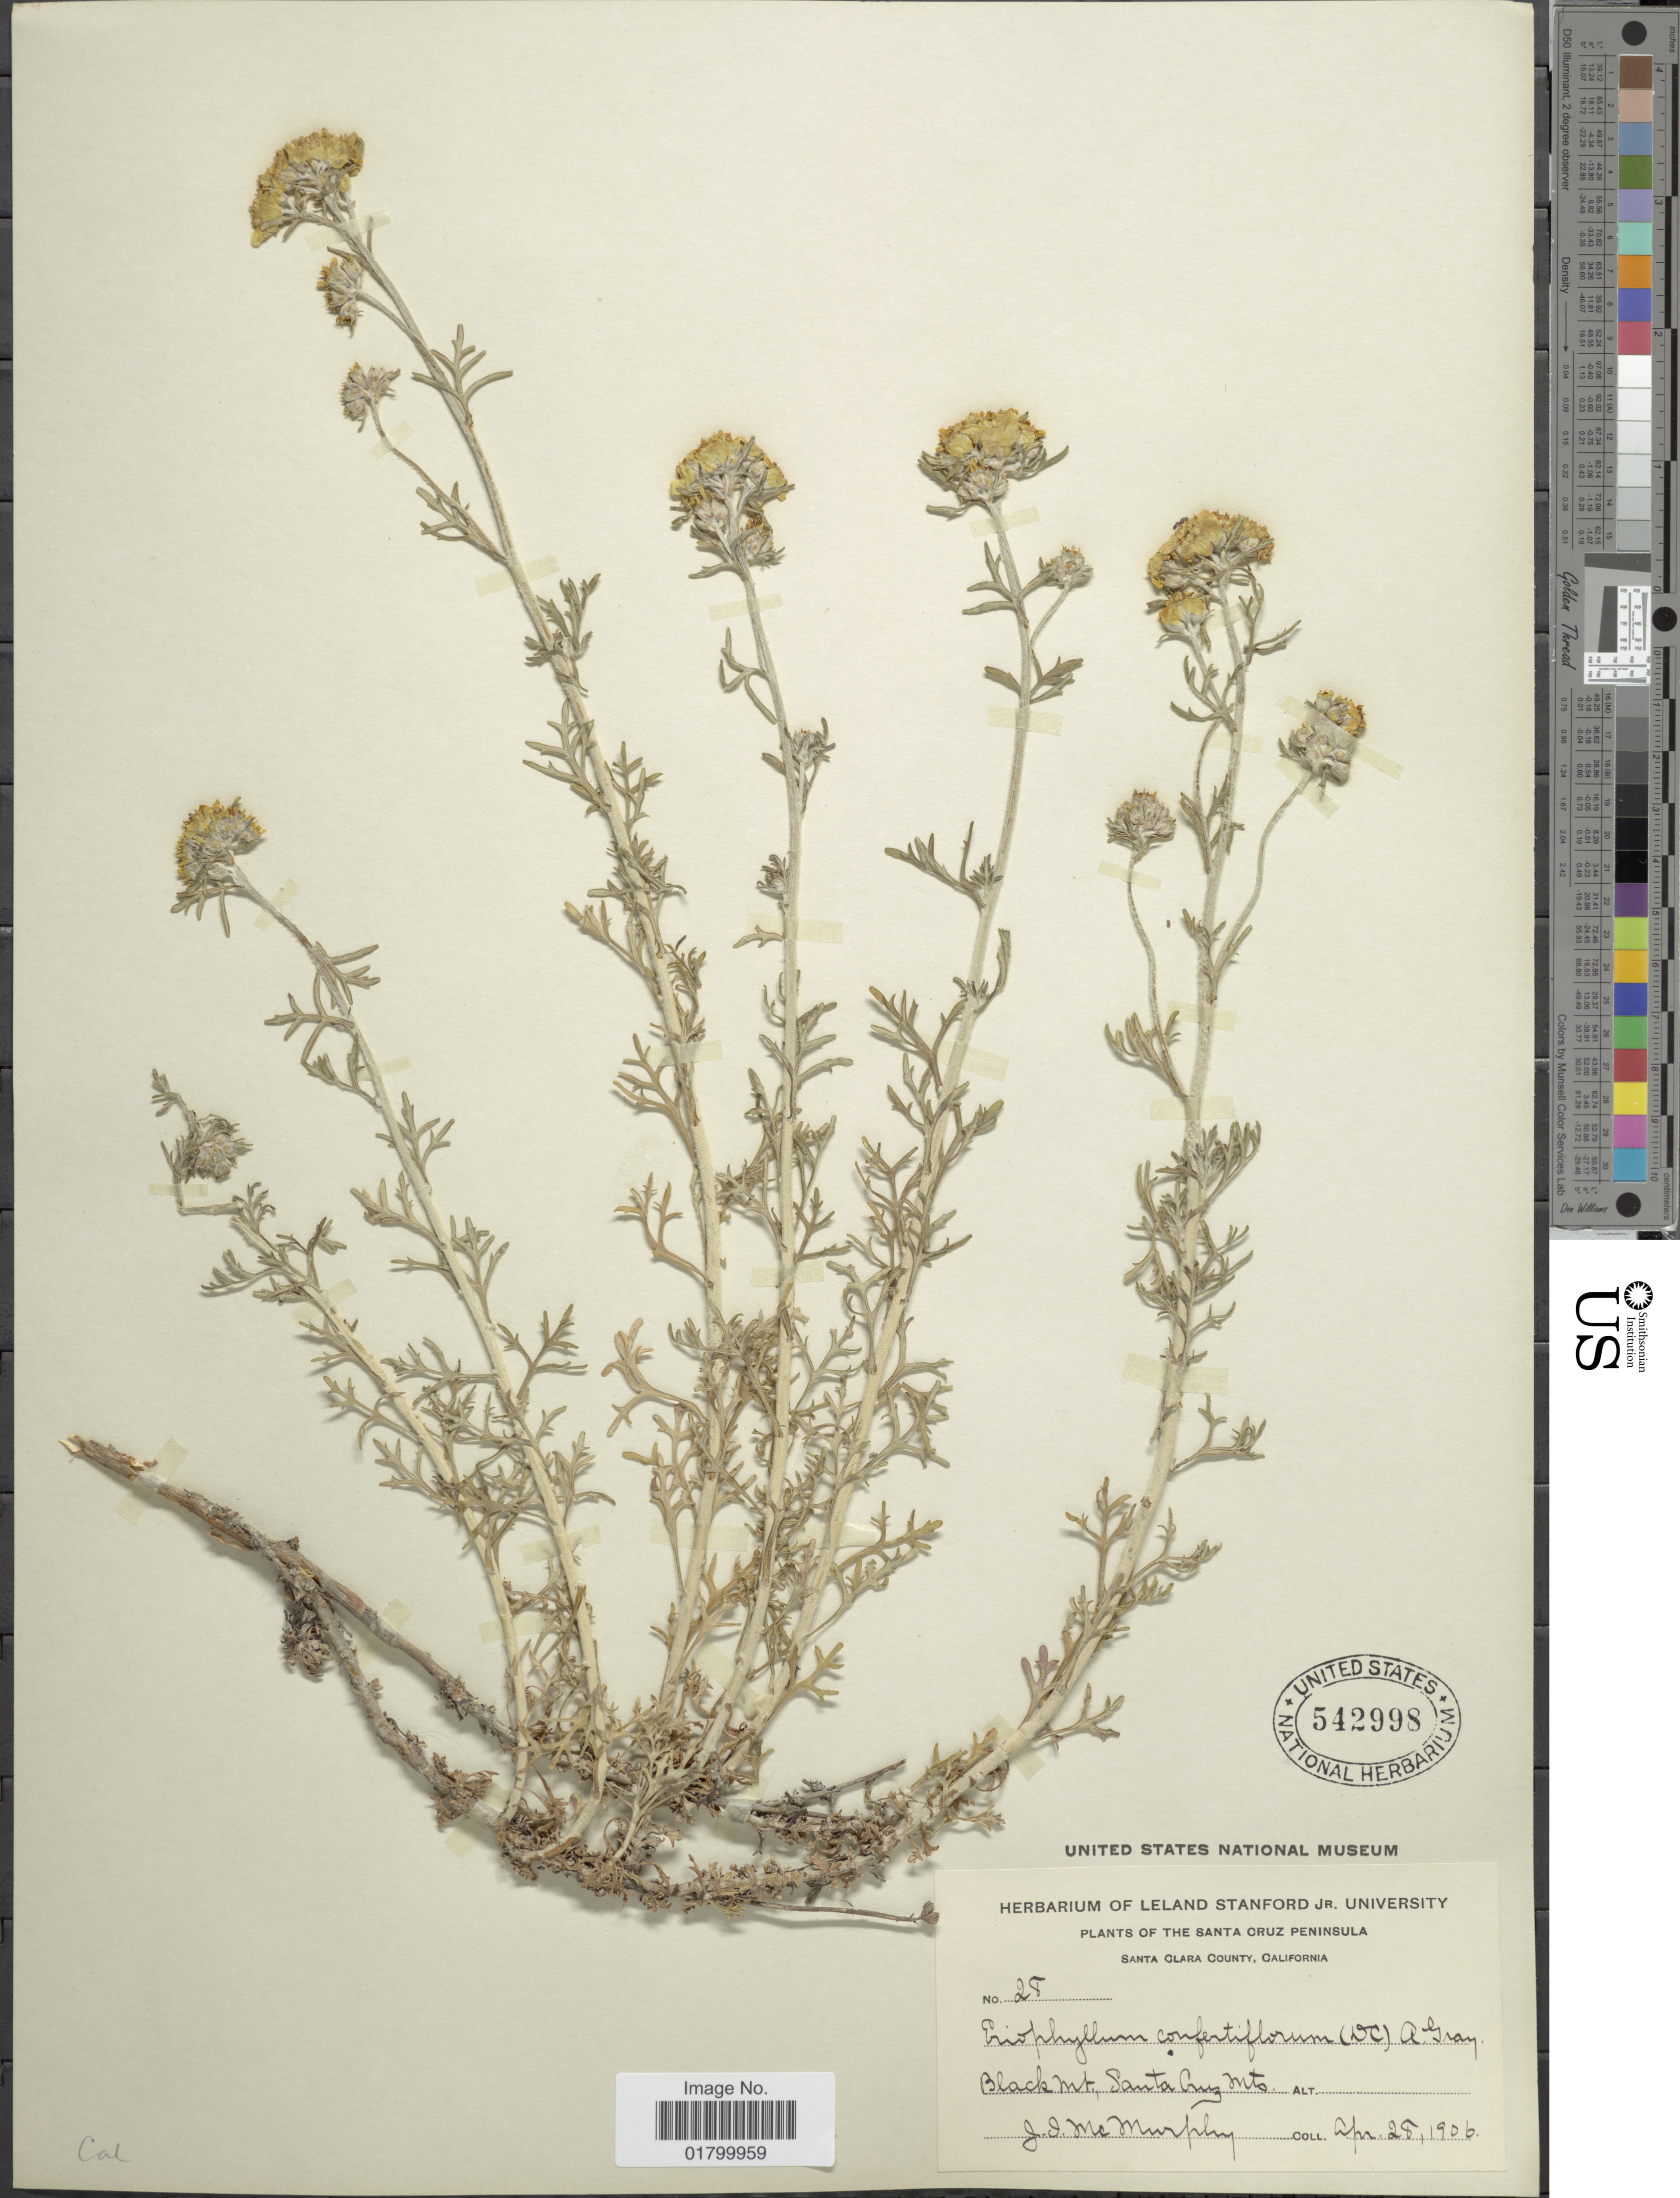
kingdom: Plantae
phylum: Tracheophyta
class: Magnoliopsida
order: Asterales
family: Asteraceae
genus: Eriophyllum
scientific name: Eriophyllum confertiflorum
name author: (DC.) A. Gray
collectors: J. McMurphy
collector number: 28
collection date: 1906-04-28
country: United States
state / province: California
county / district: Santa Clara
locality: The Santa Cruz Peninsula, Santa Clara County, California, Black Mt., Santa Cruz Mts.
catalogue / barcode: US 542998